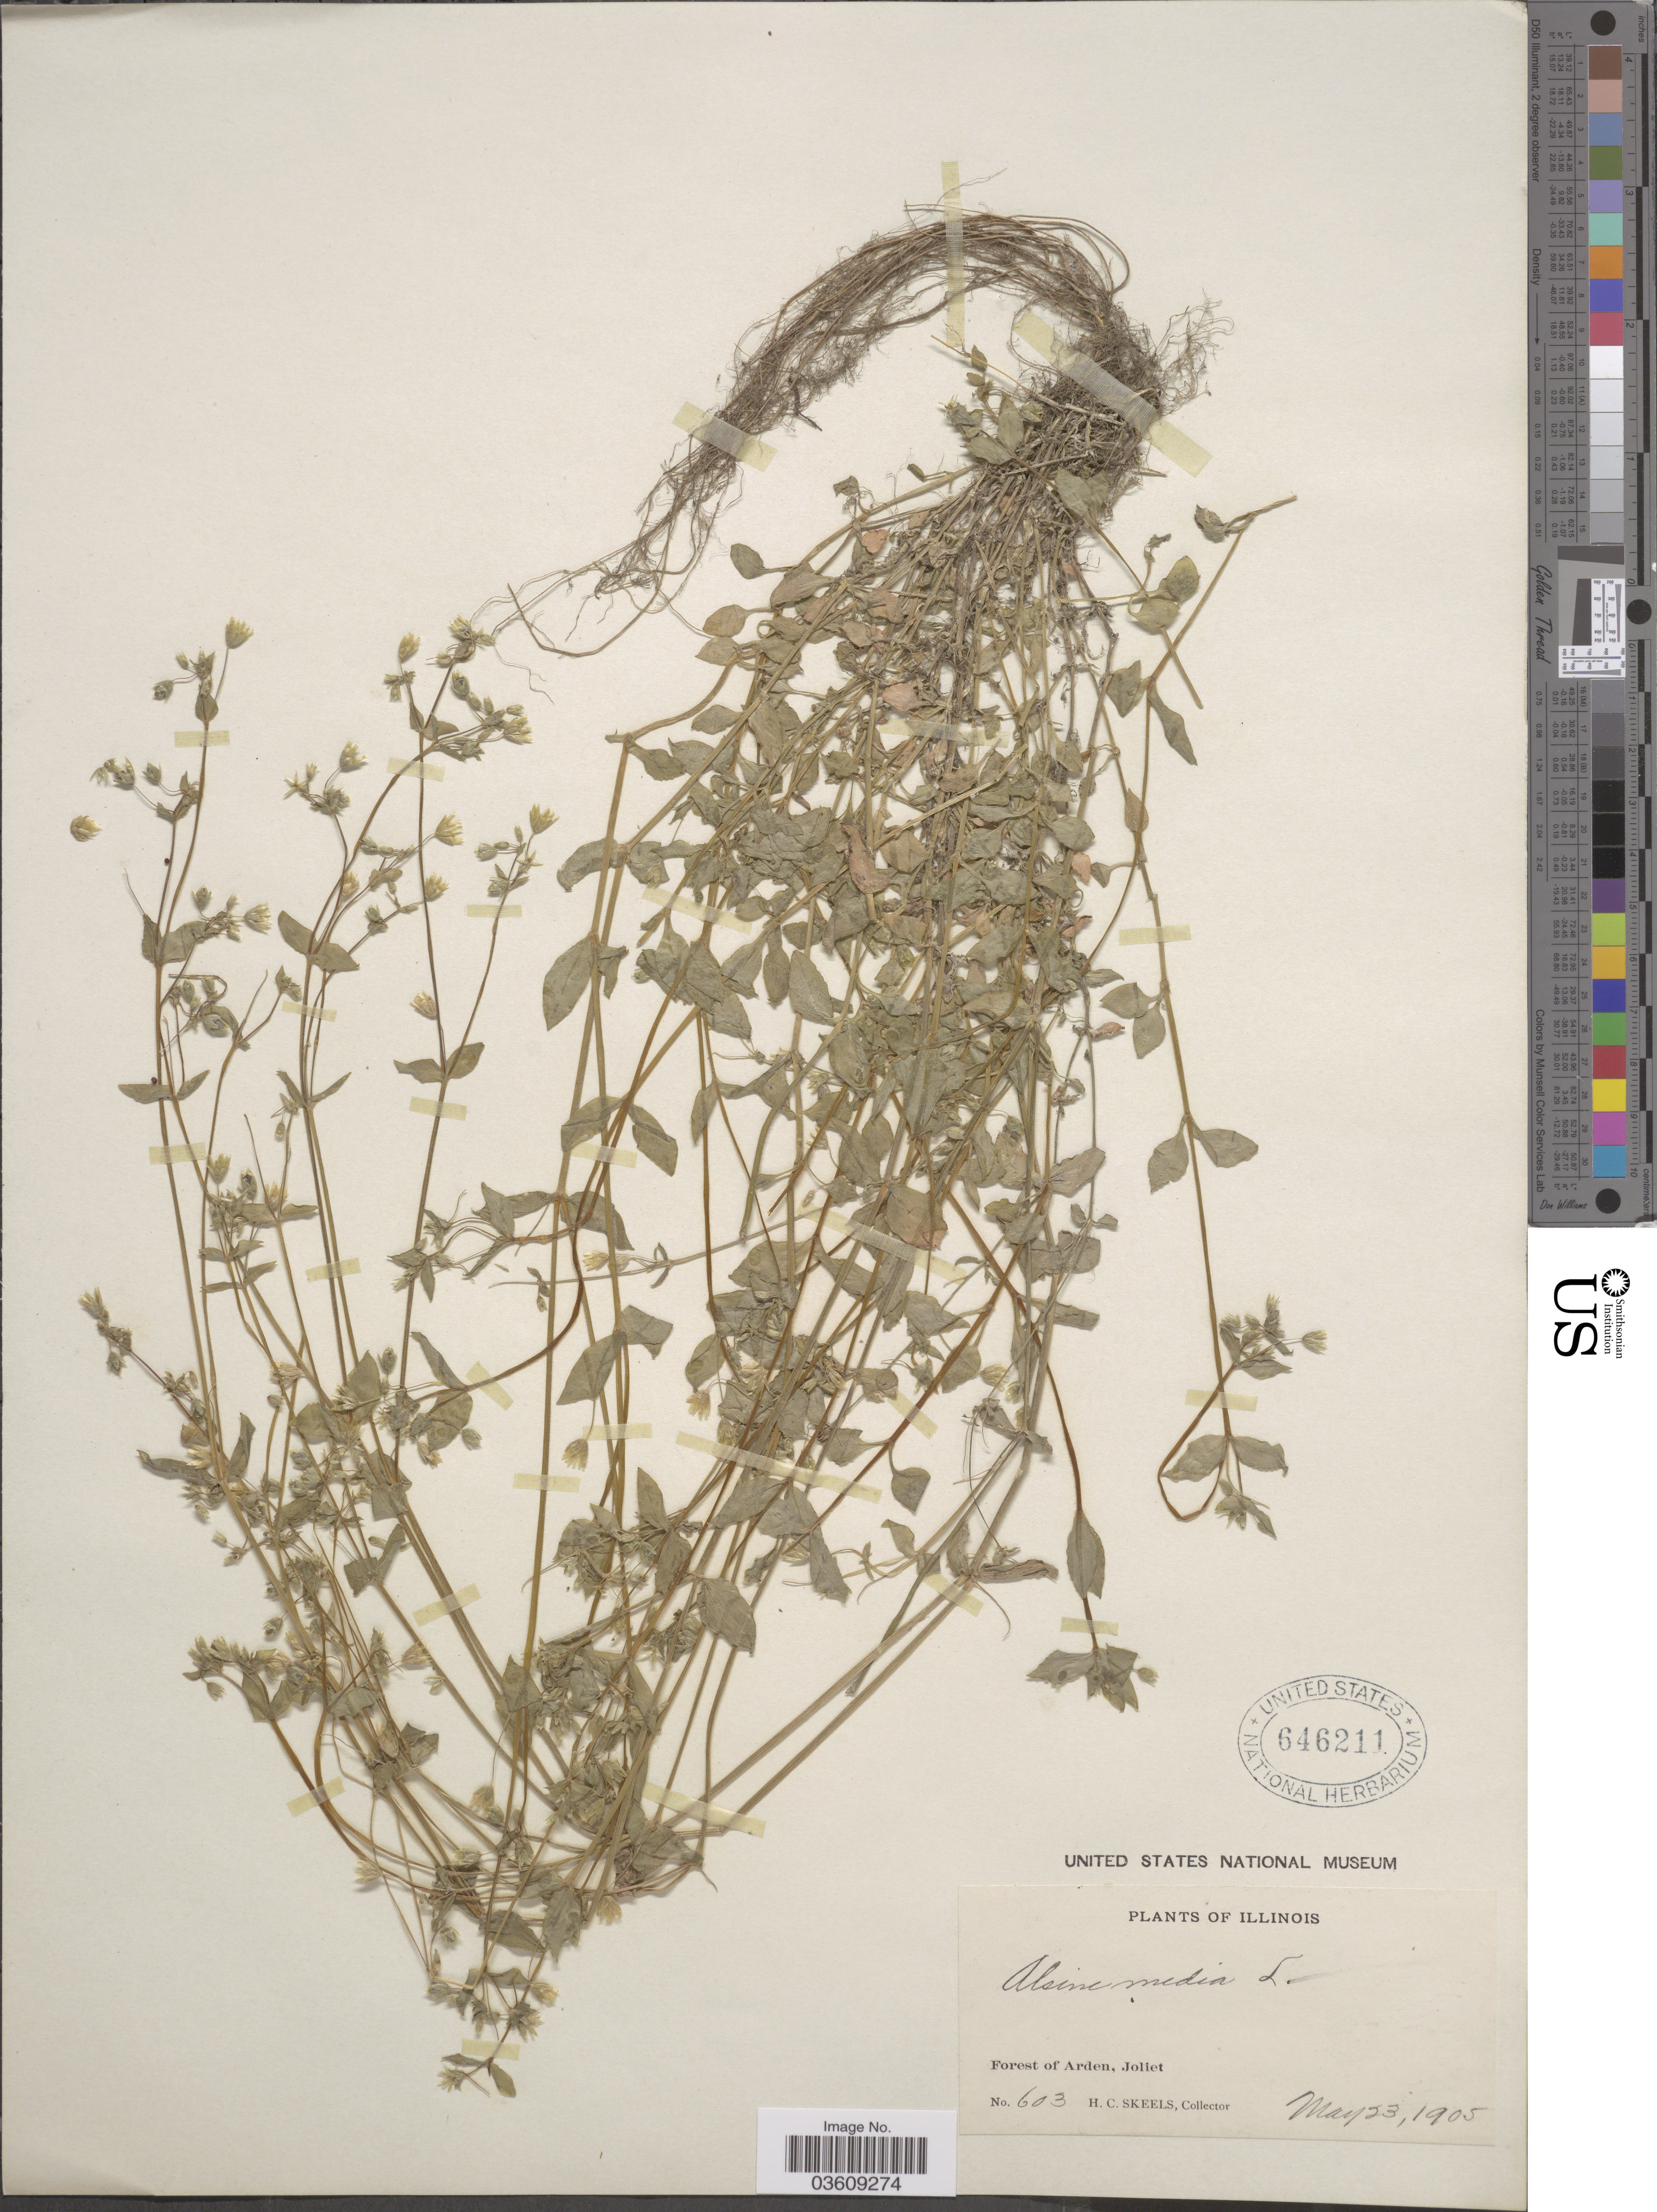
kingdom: Plantae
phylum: Tracheophyta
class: Magnoliopsida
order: Caryophyllales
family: Caryophyllaceae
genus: Stellaria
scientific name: Stellaria media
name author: (L.) Vill.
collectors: H. Skeels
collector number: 603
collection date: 1905-05-23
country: United States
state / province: Illinois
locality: Forest of Arden, Joliet.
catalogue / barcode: US 646211